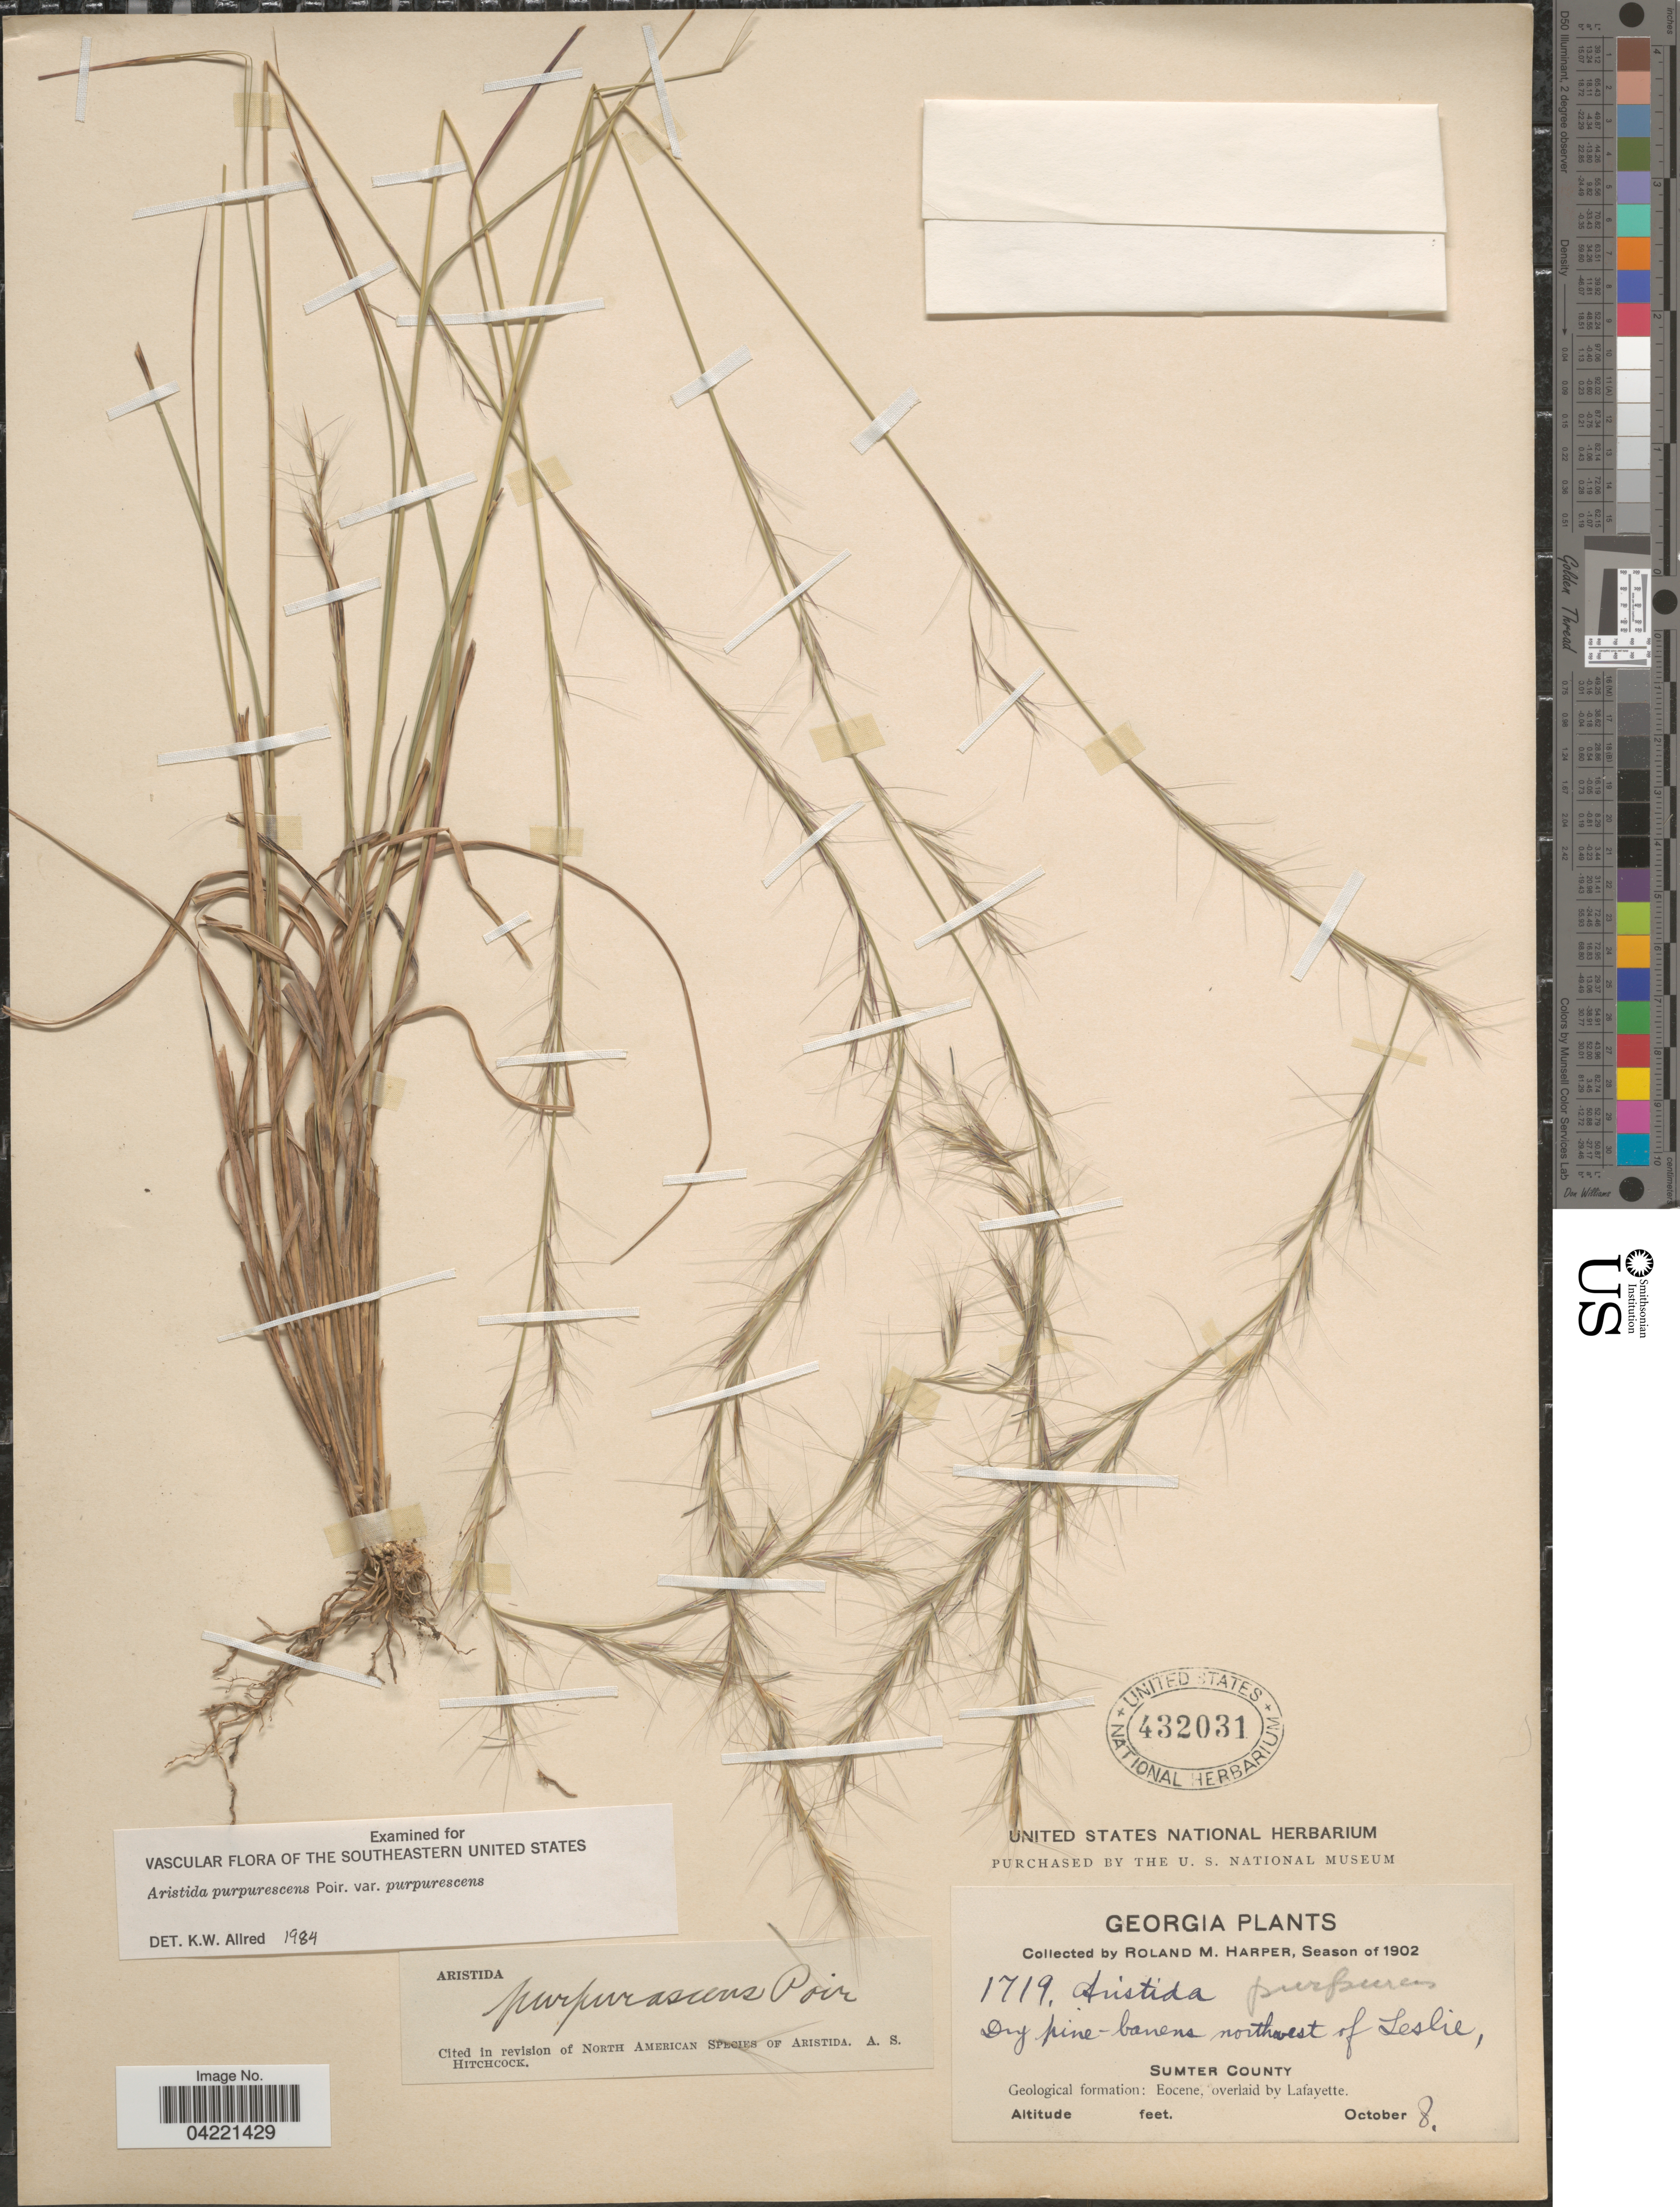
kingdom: Plantae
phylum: Tracheophyta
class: Liliopsida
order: Poales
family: Poaceae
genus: Aristida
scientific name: Aristida purpurascens var. purpurescens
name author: Poir.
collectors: R. M. Harper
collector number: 1719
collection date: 1902-10-08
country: United States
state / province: Georgia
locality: Dry pine-barrens northwest of Leslie, Sumter County. Geological formation: Eocene, overlaid by Lafayette.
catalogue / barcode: US 432031